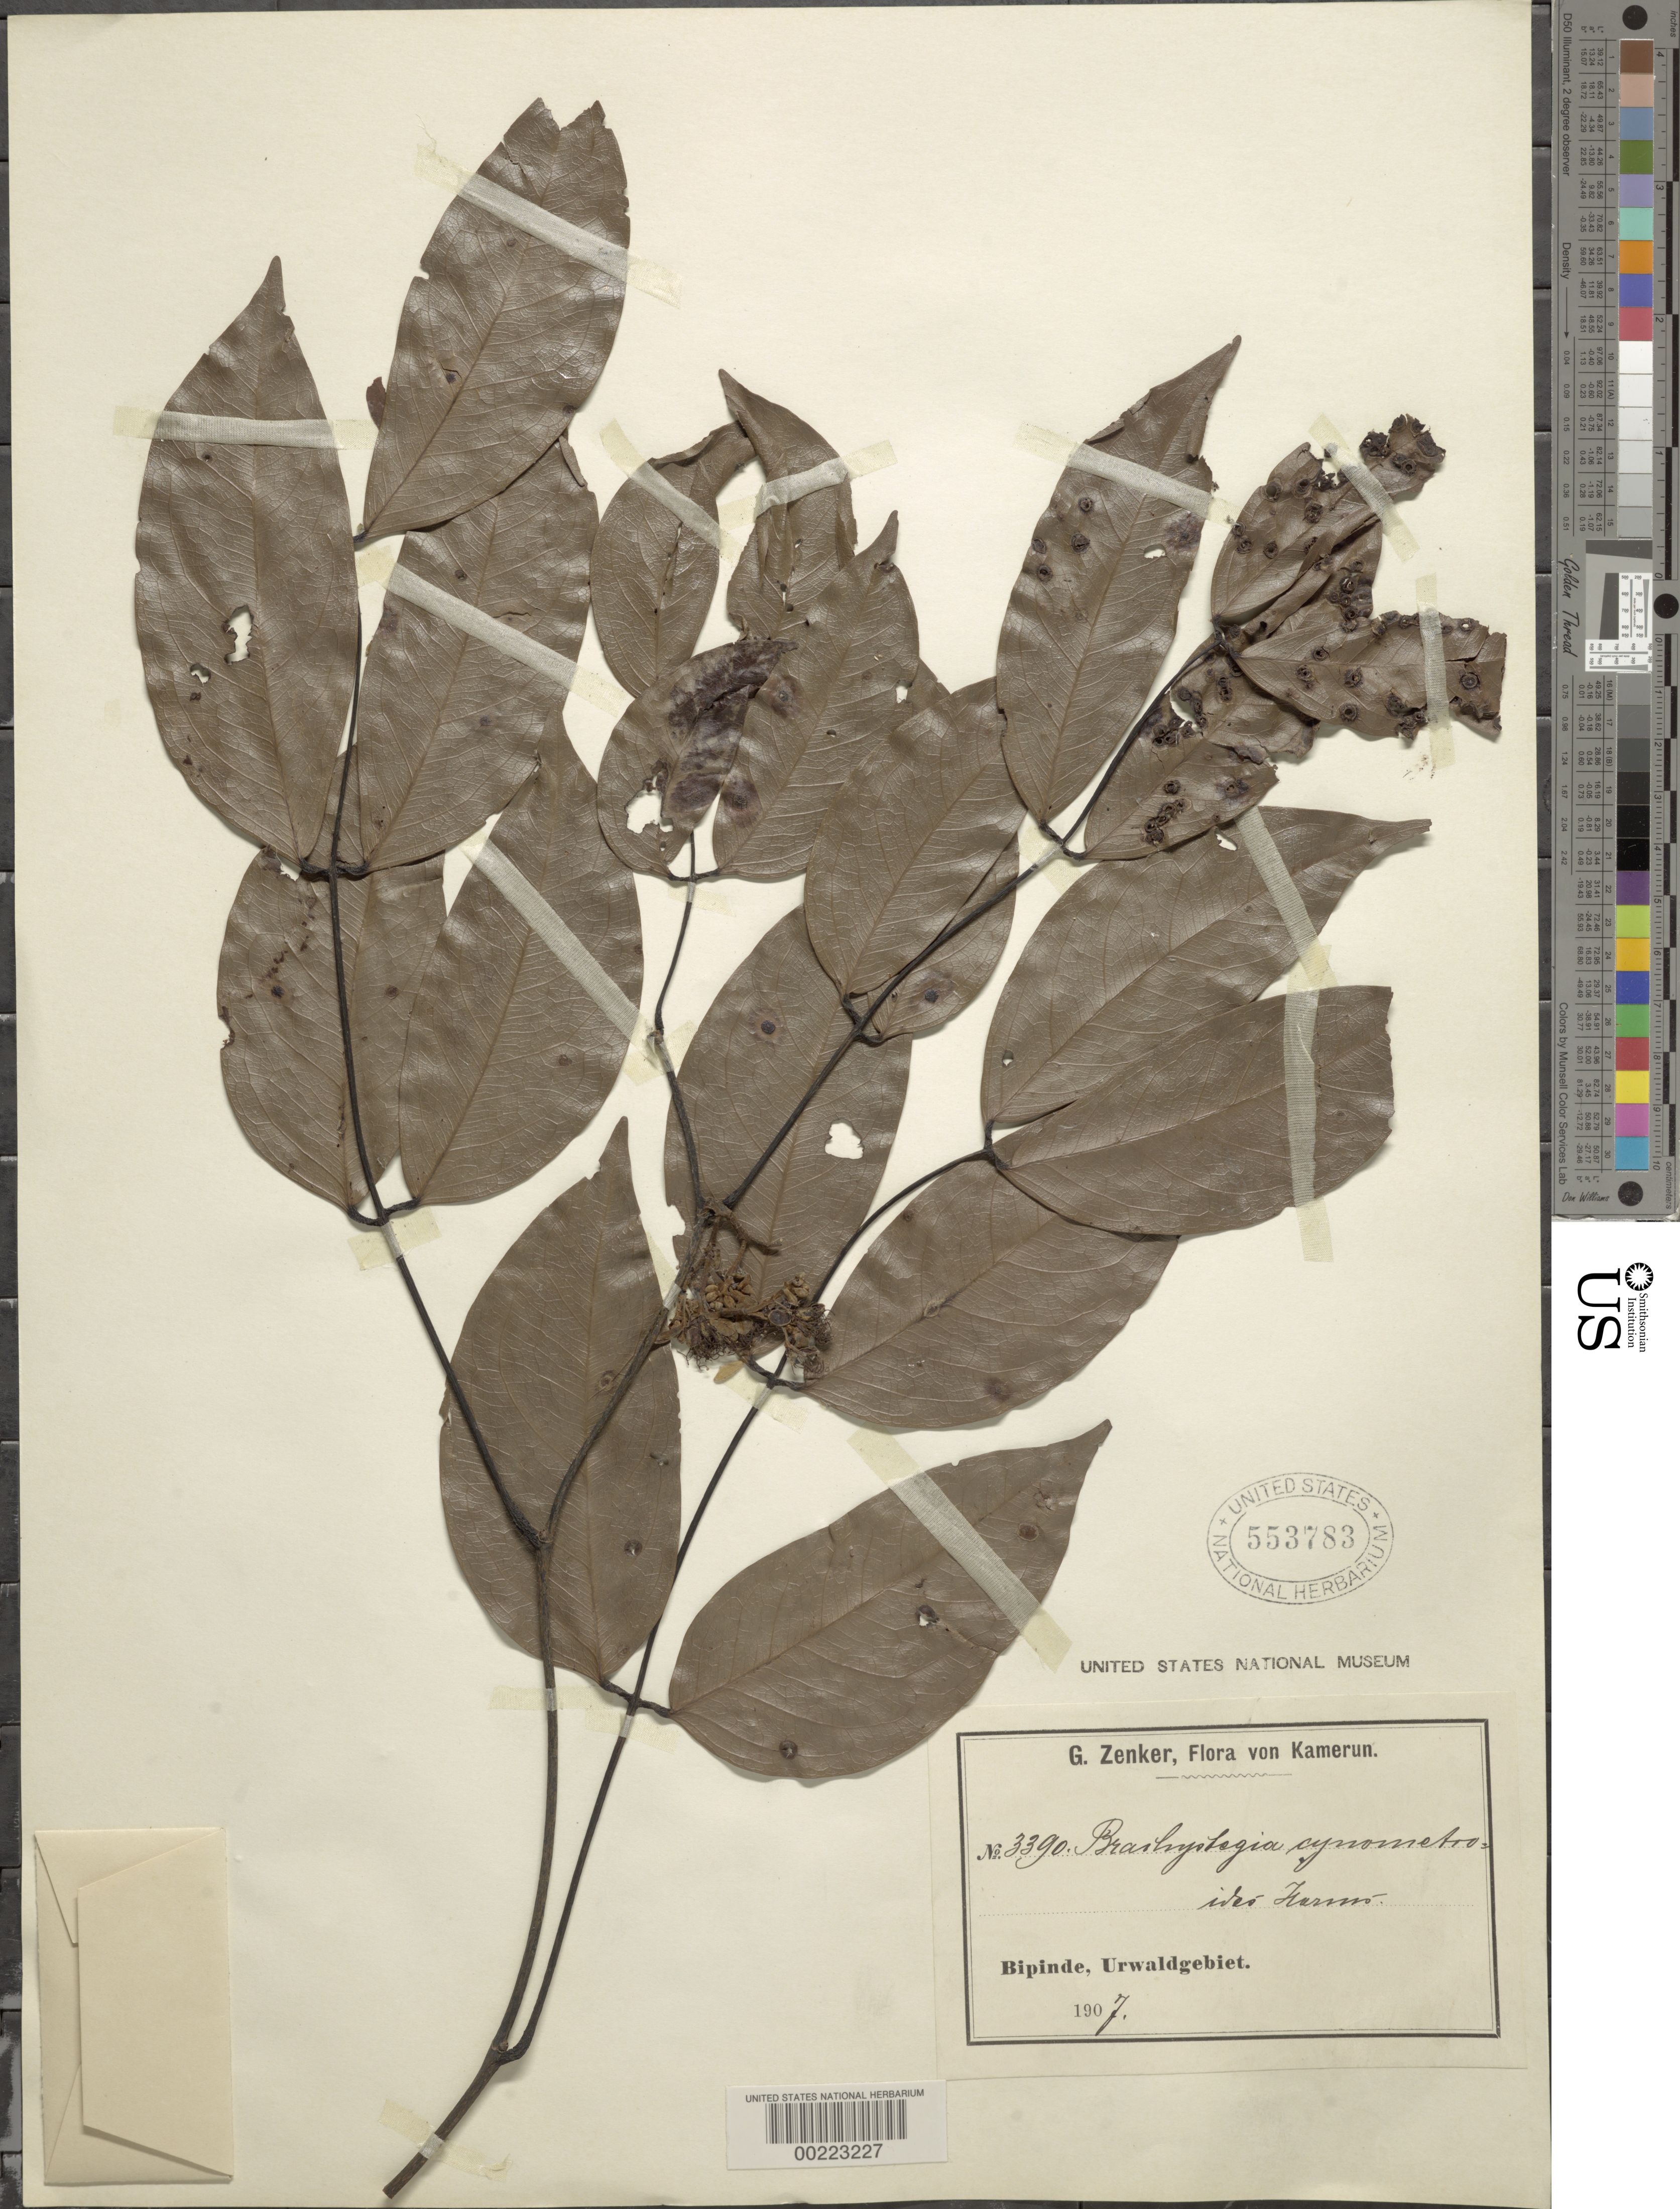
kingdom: Plantae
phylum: Tracheophyta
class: Magnoliopsida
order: Fabales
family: Fabaceae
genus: Brachystegia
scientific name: Brachystegia cynometroides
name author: Harms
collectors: G. A. Zenker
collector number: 3390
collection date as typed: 1907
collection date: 1907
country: Cameroon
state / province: Sud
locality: Bipinde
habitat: Jungle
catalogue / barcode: US 553783